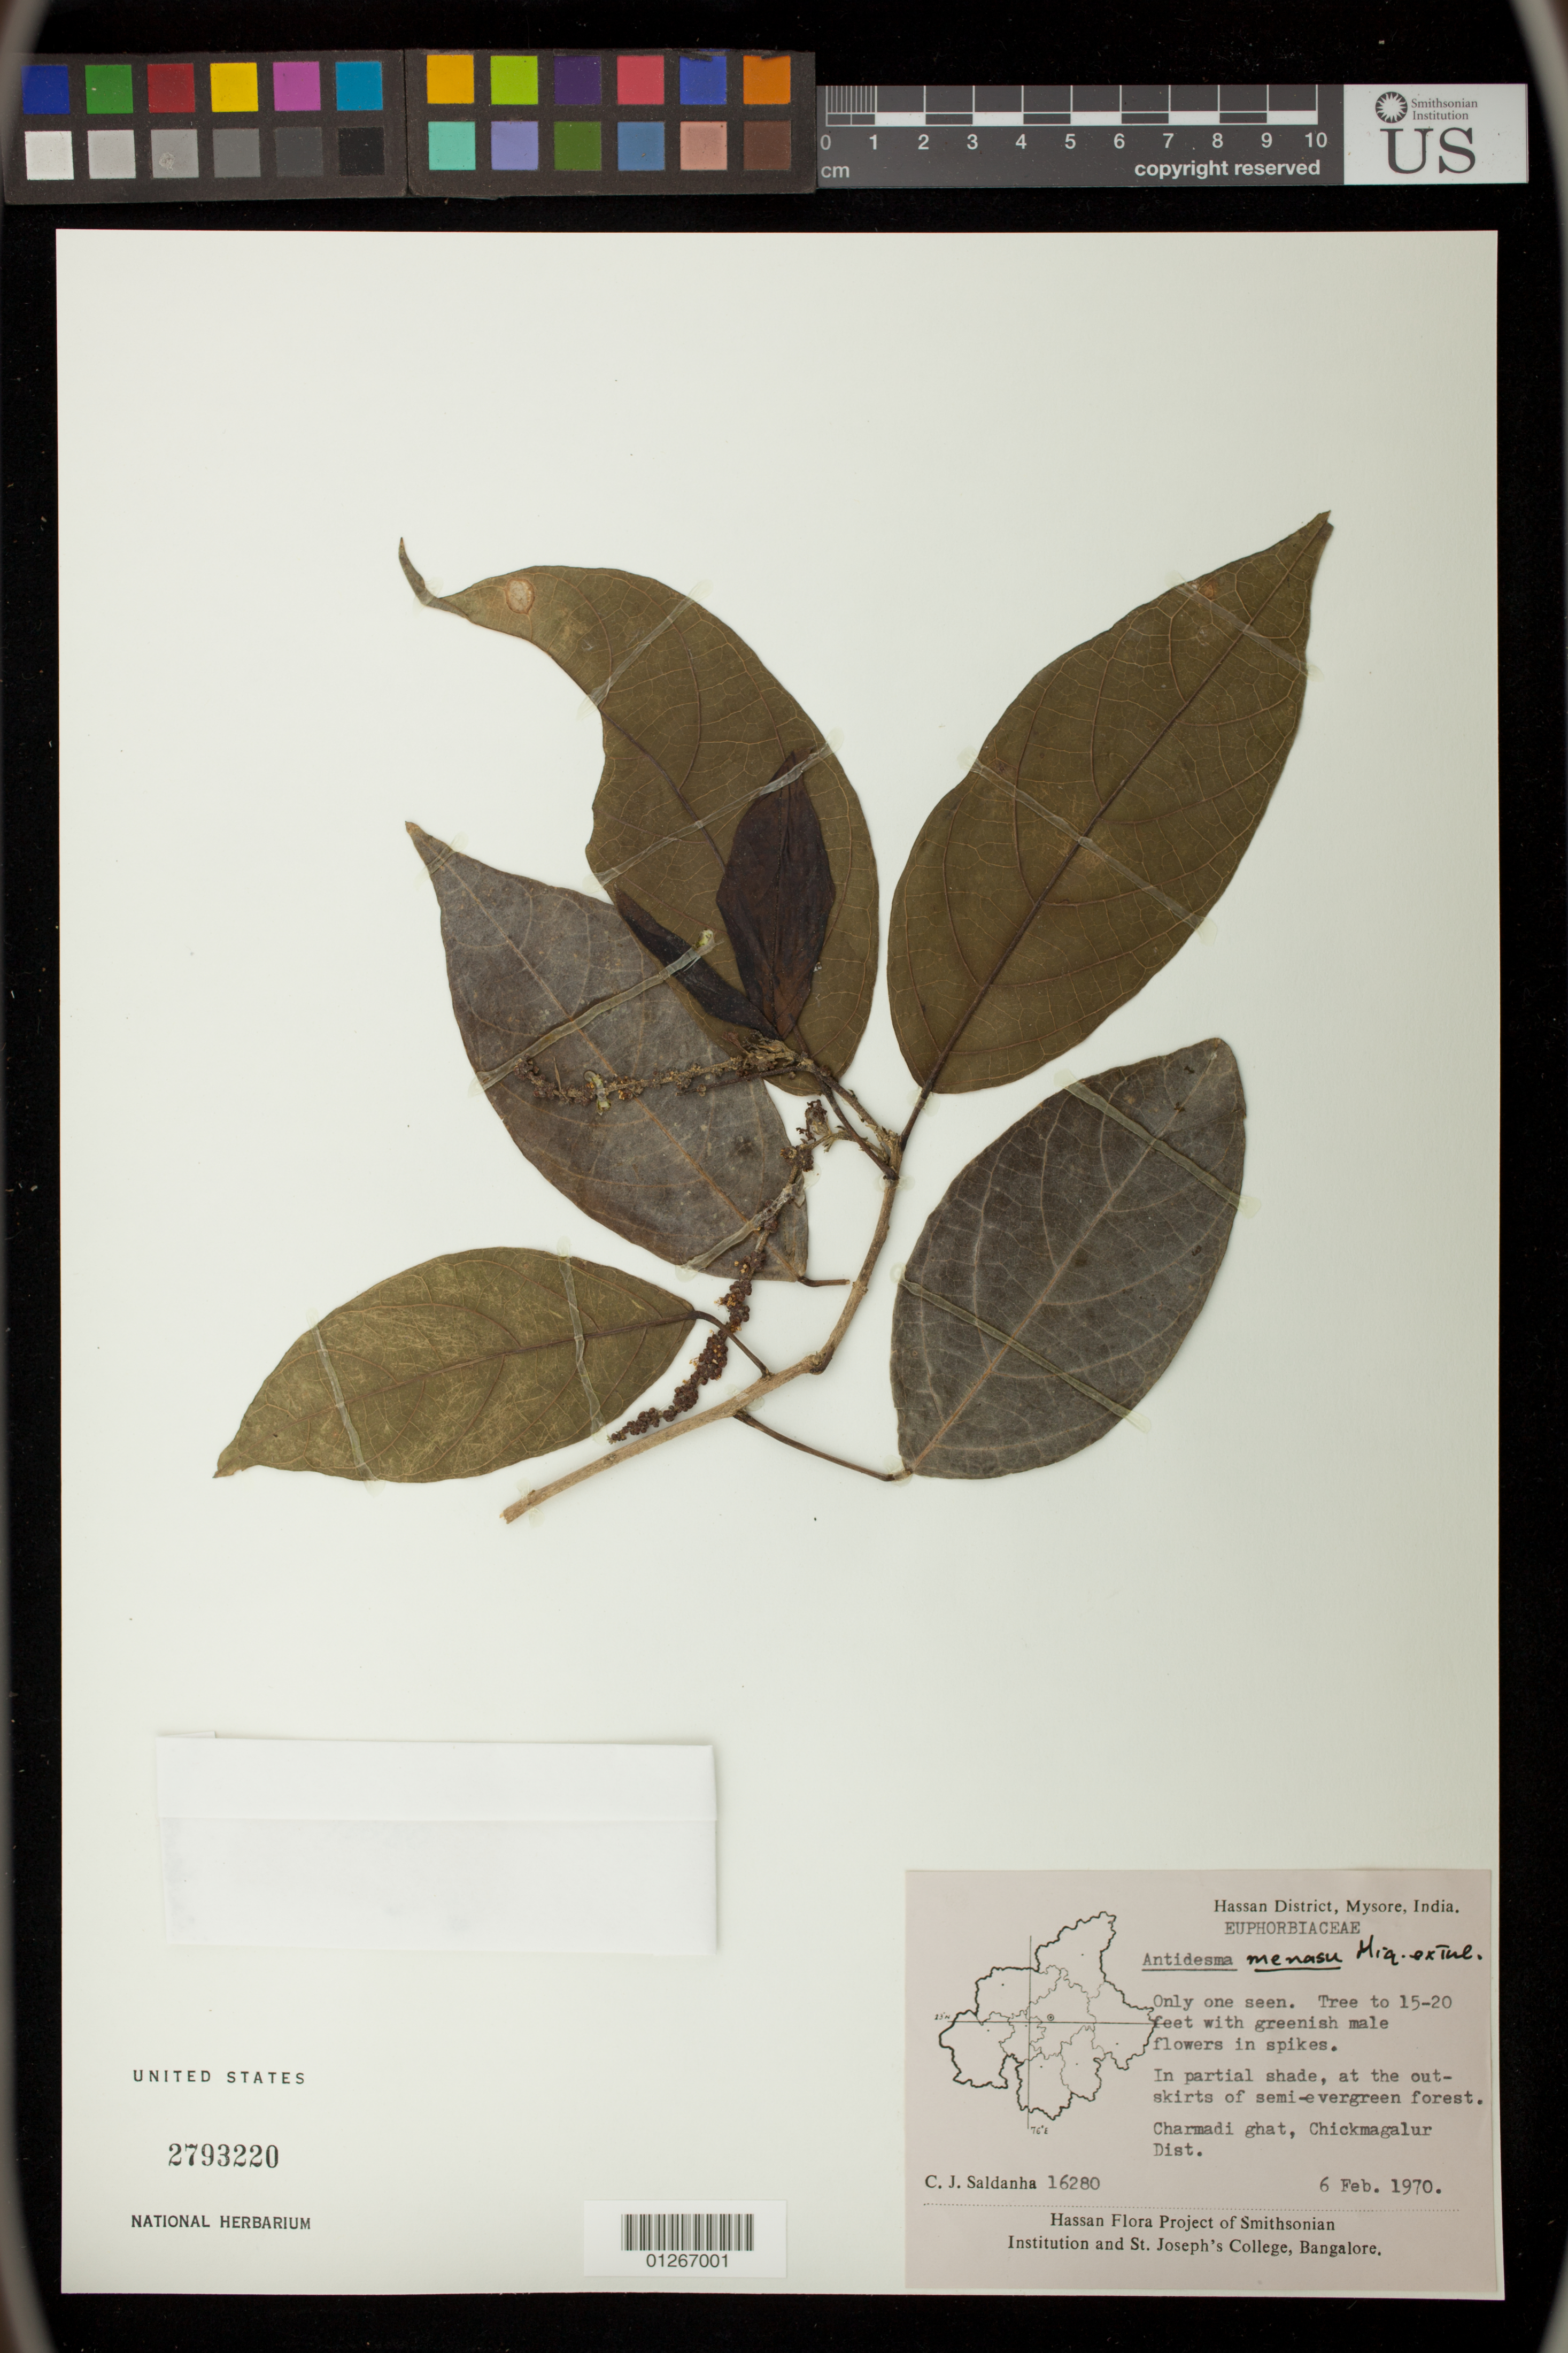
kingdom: Plantae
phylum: Tracheophyta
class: Magnoliopsida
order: Malpighiales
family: Phyllanthaceae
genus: Antidesma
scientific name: Antidesma menasu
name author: Miq. ex Tul.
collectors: C. J. Saldanha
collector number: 16280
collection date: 1970-02-06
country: India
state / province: Karnataka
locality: Mysore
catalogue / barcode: US 2793220